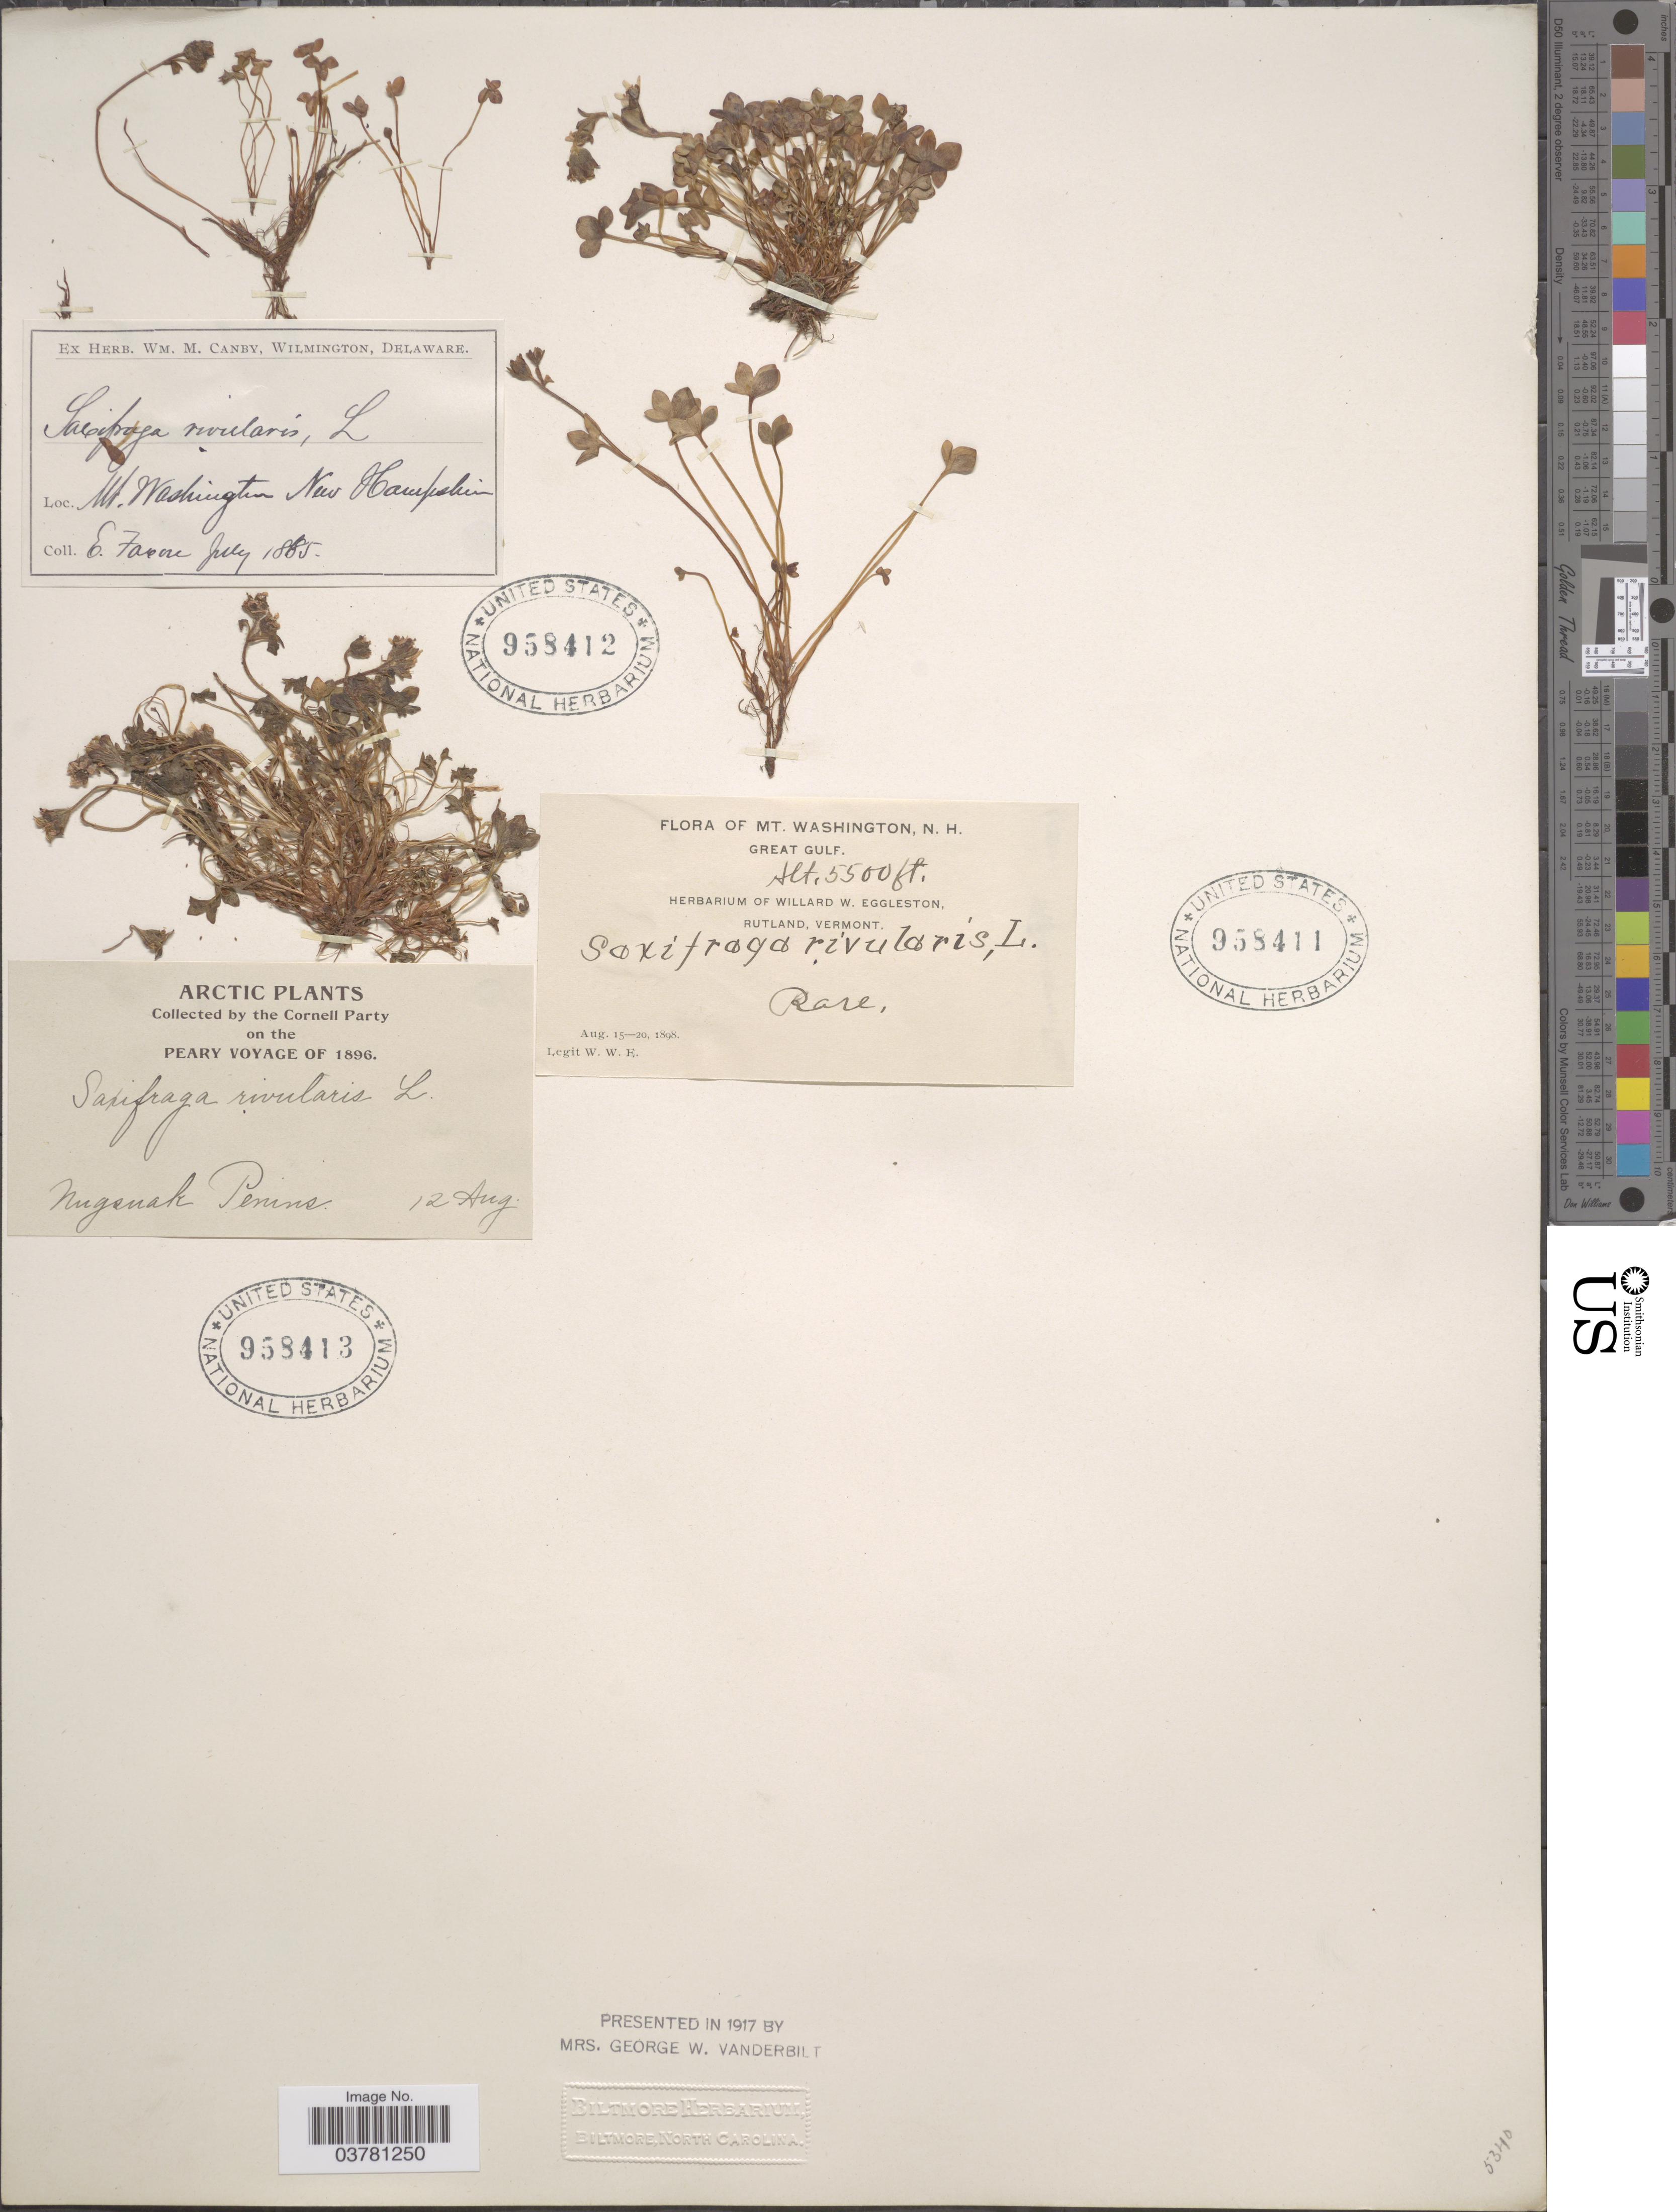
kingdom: Plantae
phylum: Tracheophyta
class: Magnoliopsida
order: Saxifragales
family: Saxifragaceae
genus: Saxifraga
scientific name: Saxifraga rivularis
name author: L.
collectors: E. Faxon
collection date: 1885-07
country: United States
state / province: New Hampshire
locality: Mt. Washington.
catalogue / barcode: US 958412